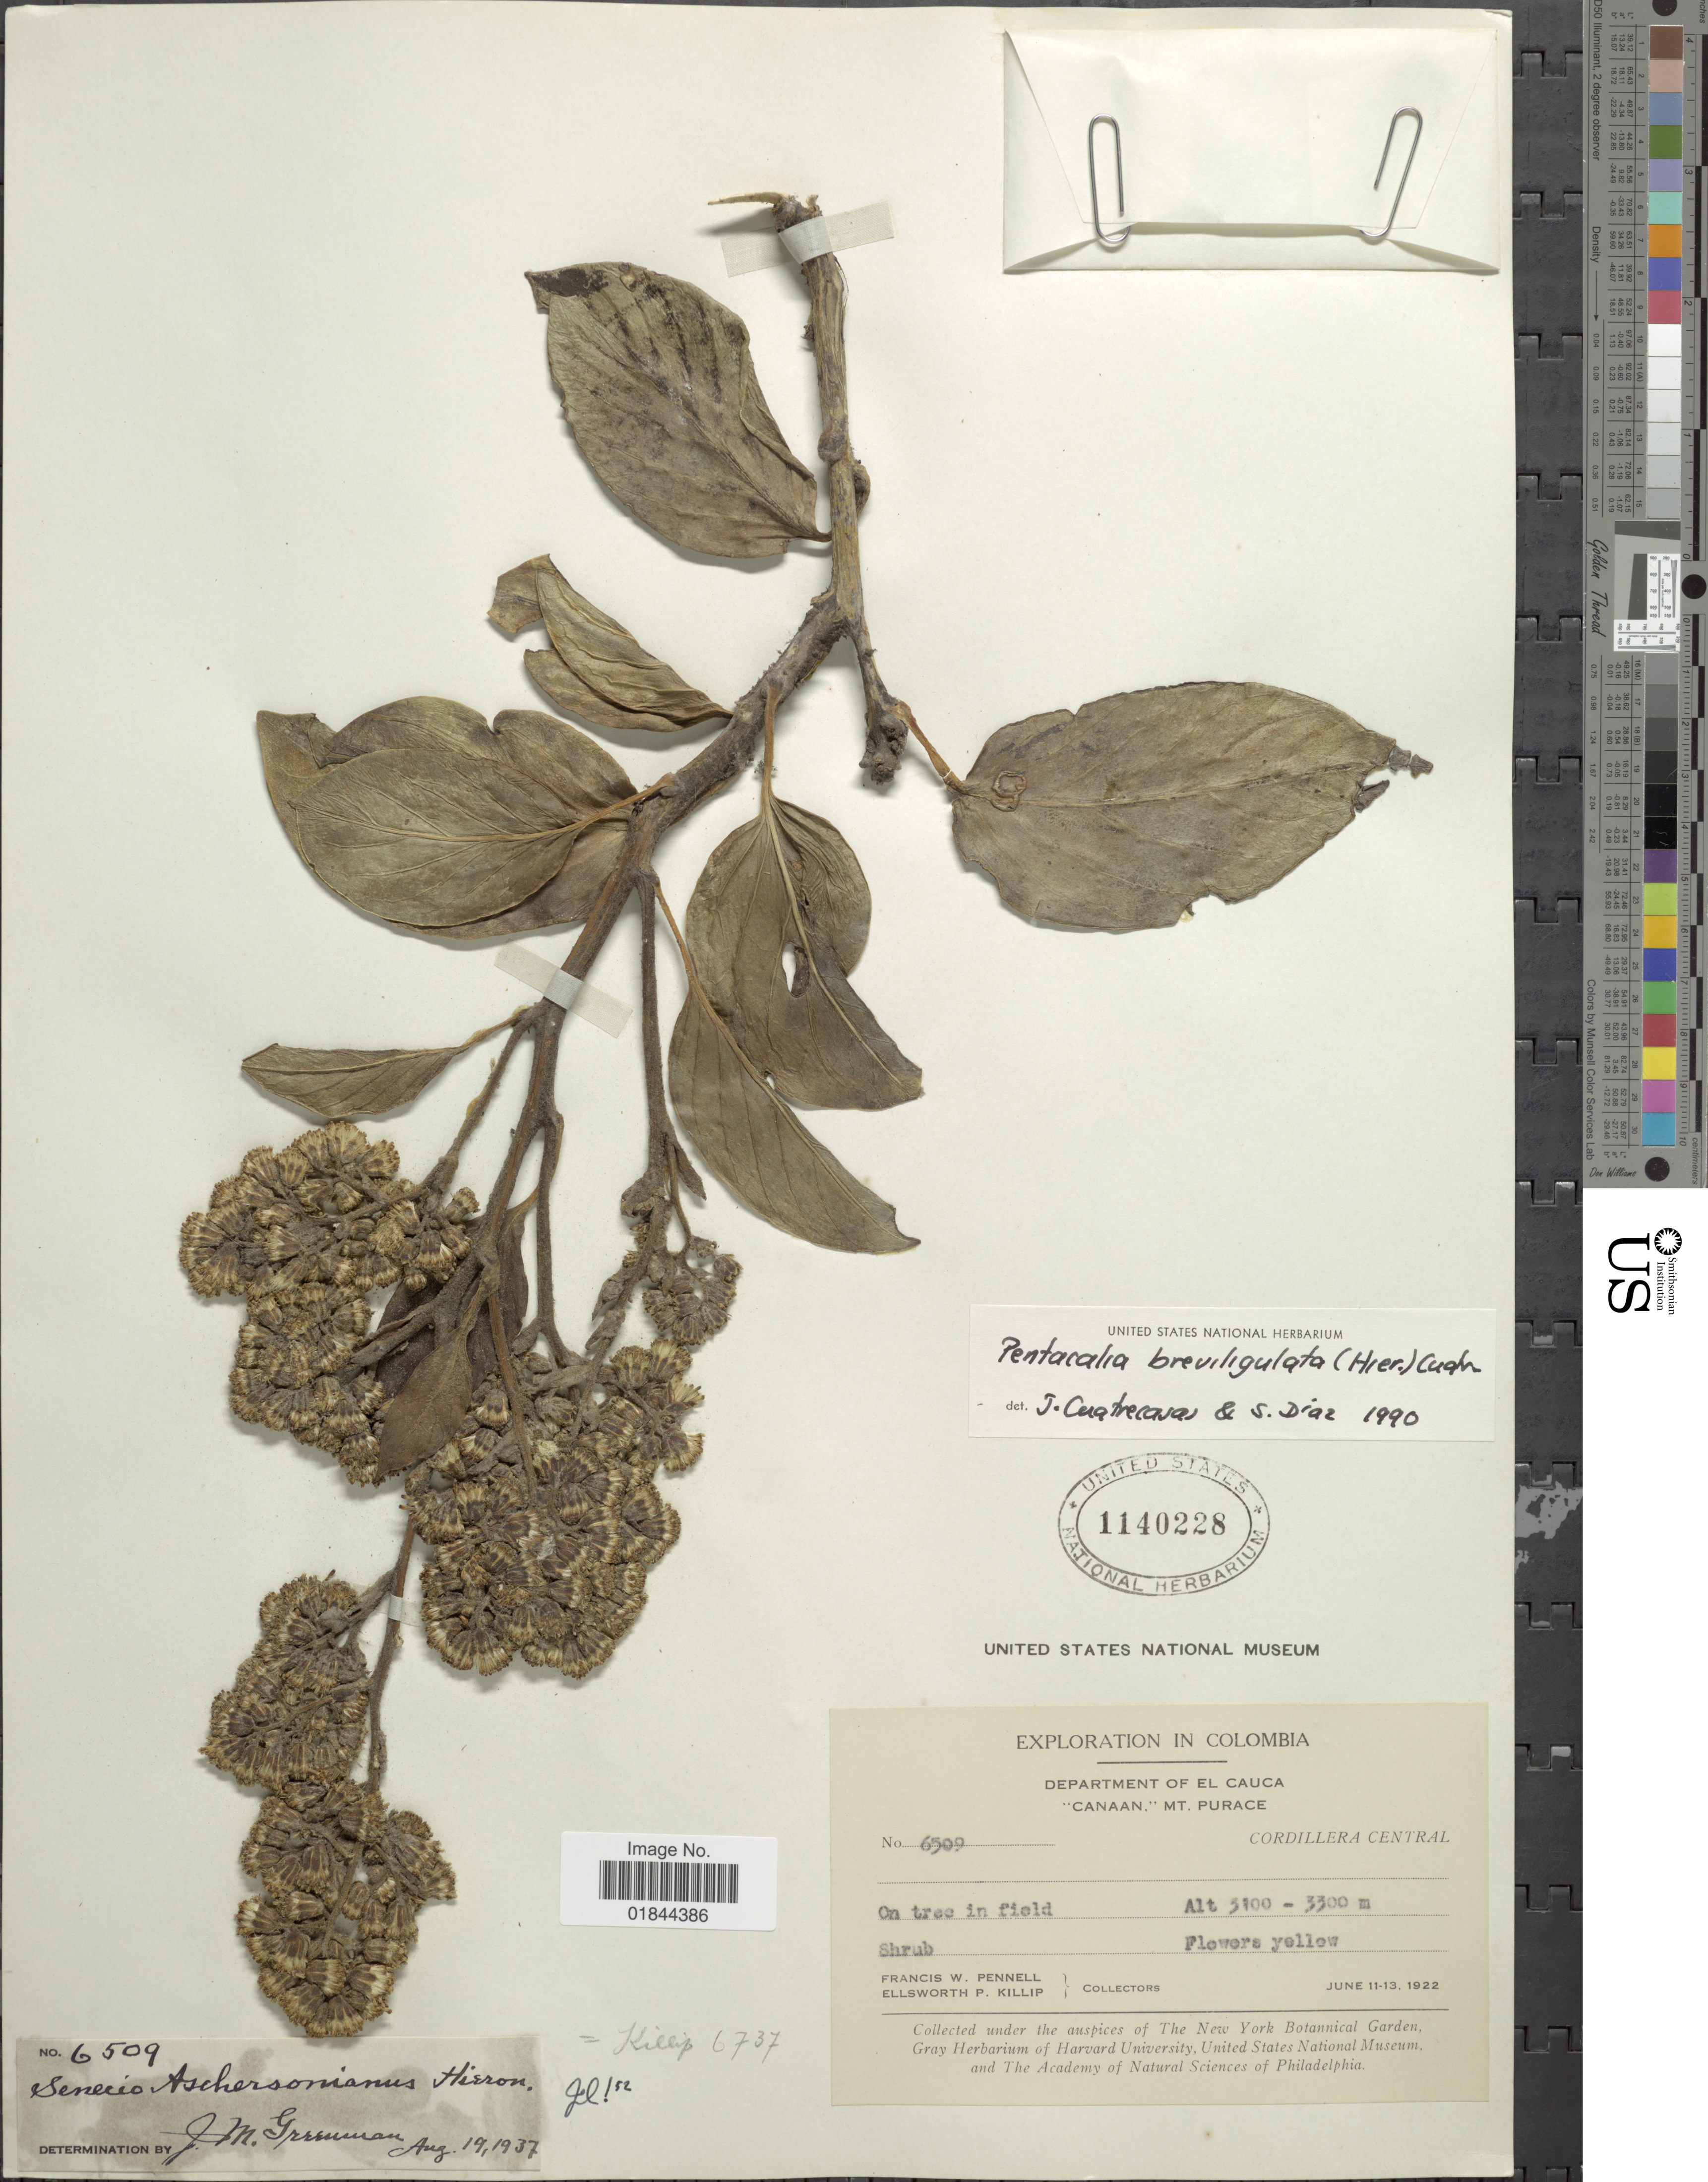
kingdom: Plantae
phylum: Tracheophyta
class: Magnoliopsida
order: Asterales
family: Asteraceae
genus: Pentacalia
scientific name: Pentacalia breviligulata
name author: (Hieron.) Cuatrec.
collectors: F. W. Pennell & E. P. Killip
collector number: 6509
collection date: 1922-06-11/1922-06-13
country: Colombia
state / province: Cauca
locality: Department of El Cauca 'Canaan', Mt Purace, Cordillera Central, On tree in field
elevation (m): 3100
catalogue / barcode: US 1140228